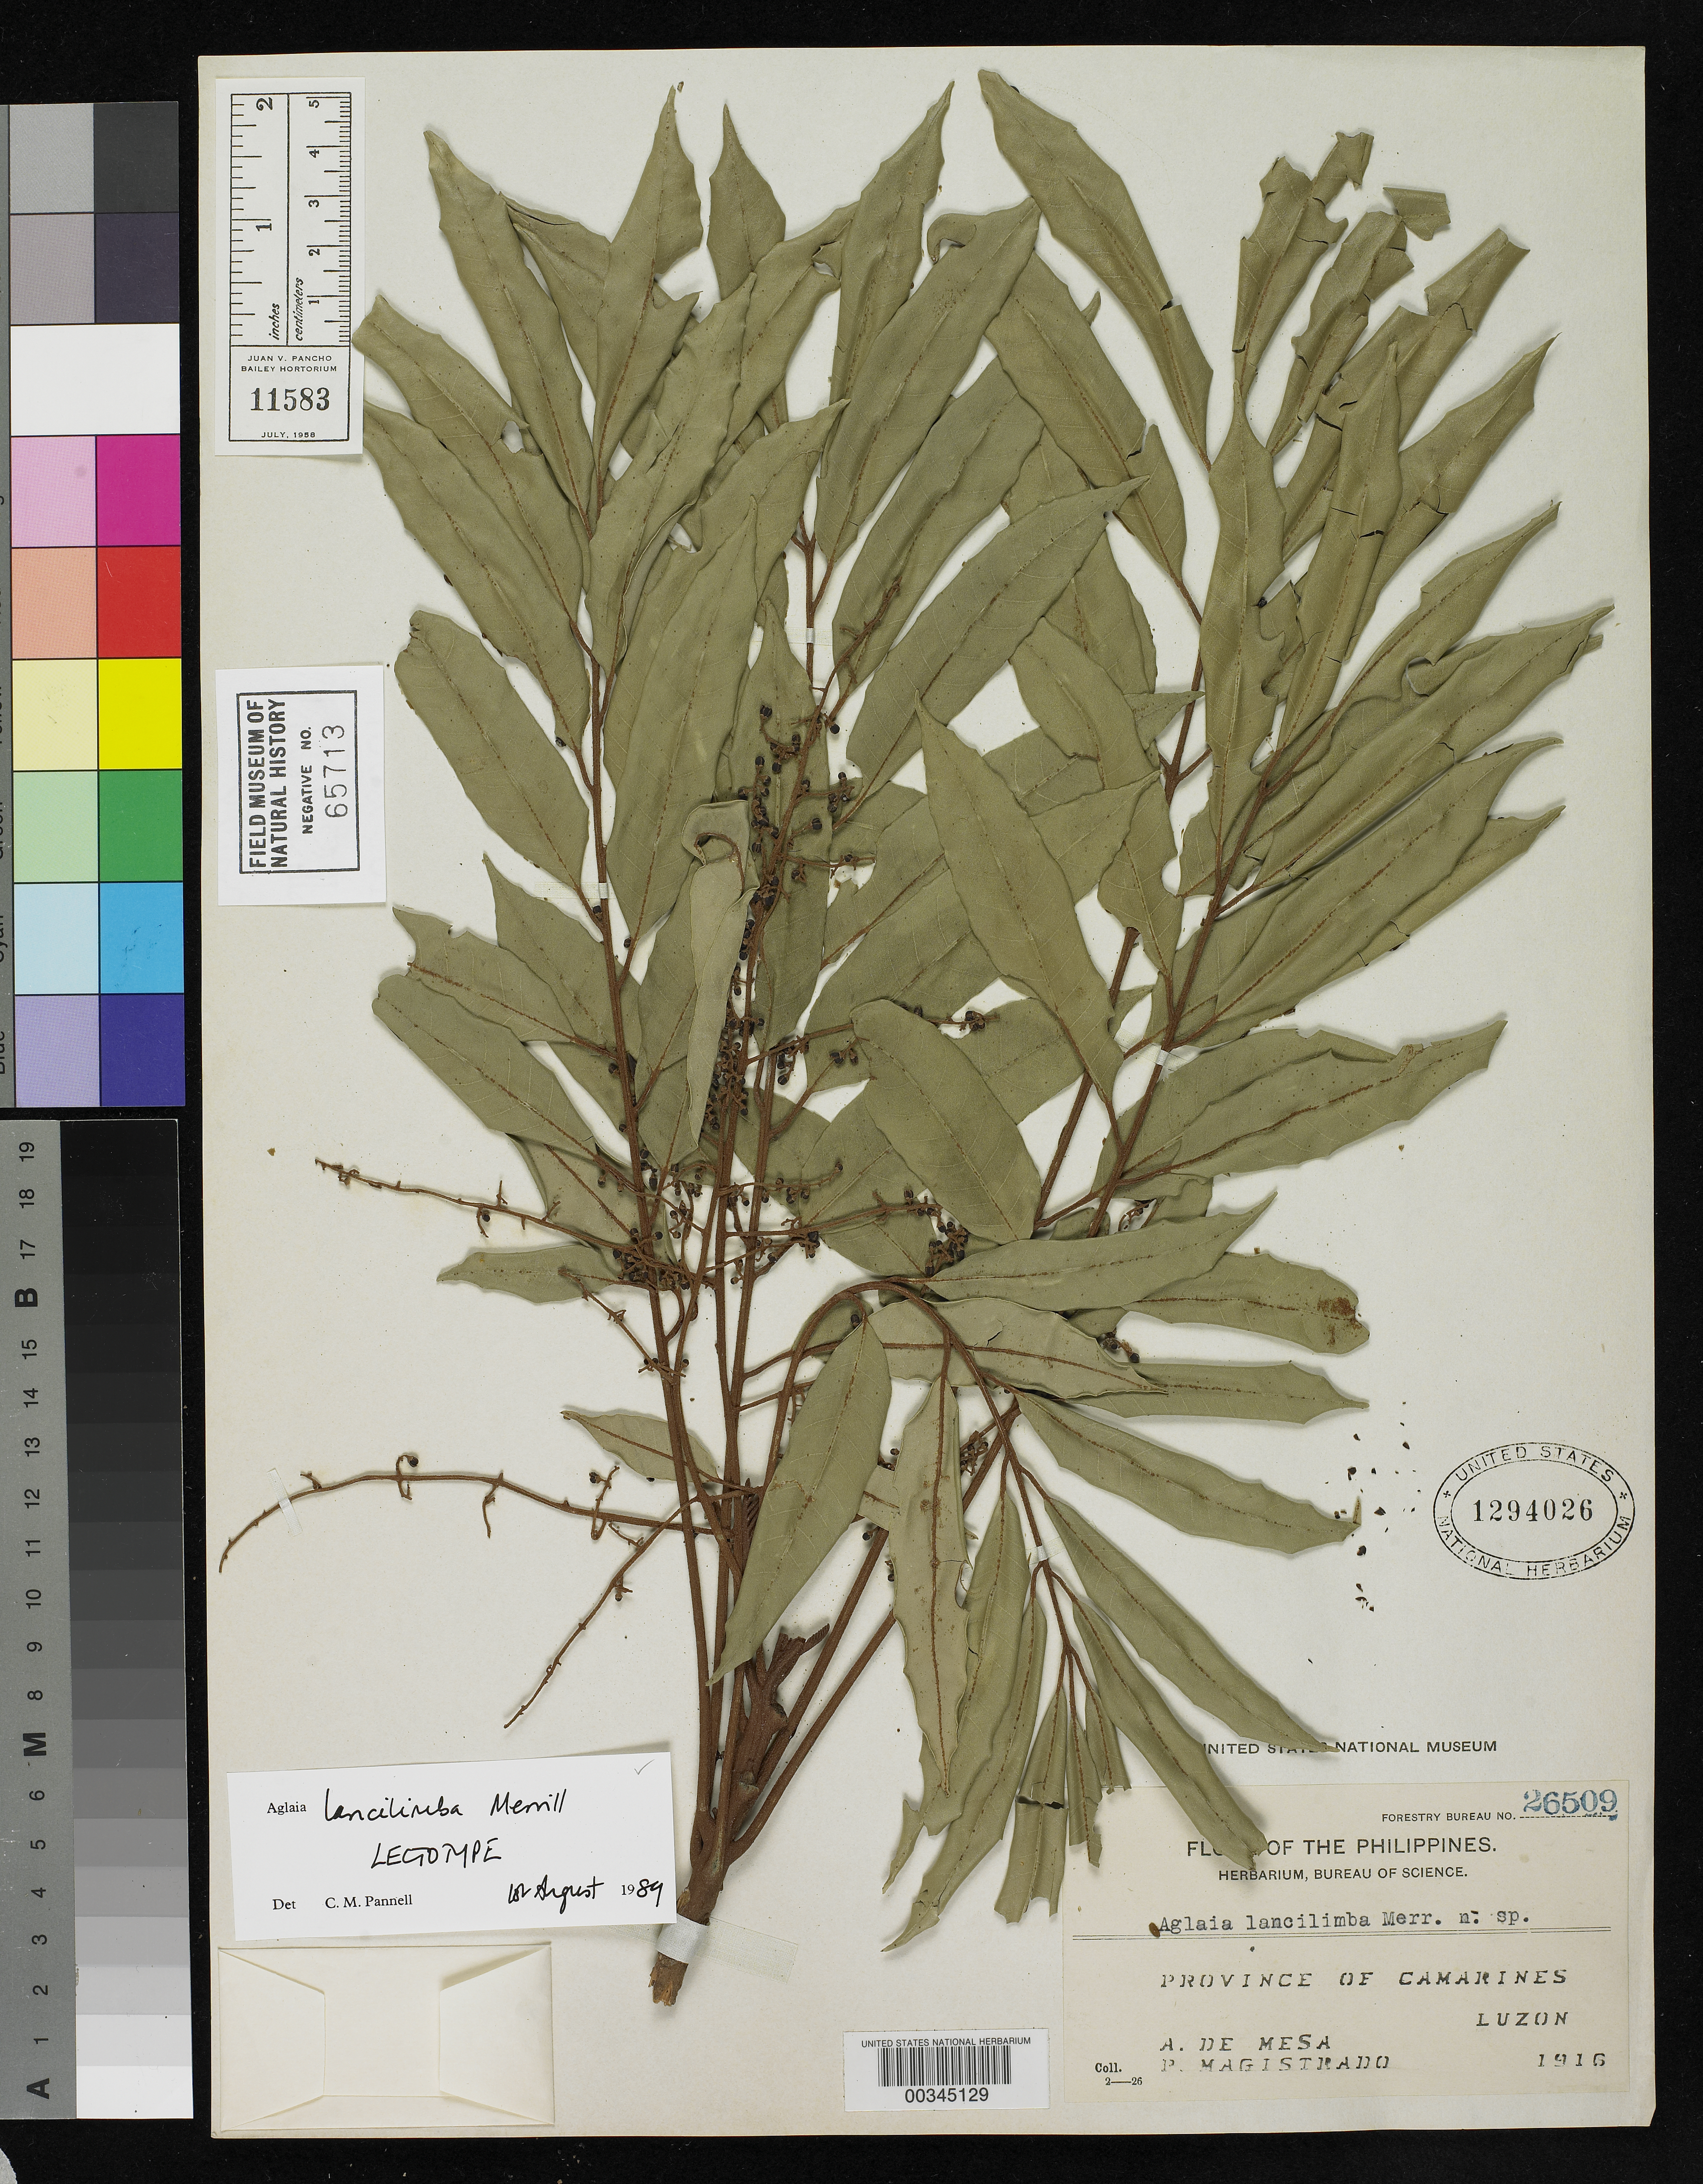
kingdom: Plantae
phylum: Tracheophyta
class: Magnoliopsida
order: Sapindales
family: Meliaceae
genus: Aglaia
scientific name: Aglaia lancilimba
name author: Merr.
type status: Lectotype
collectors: A. de Mesa & P. Magistrado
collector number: Bur. Sci. 26509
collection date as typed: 02 Aug 1916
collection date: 1916-08-02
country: Philippines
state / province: Bicol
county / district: Camarines Norte / Camarines Sur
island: Luzon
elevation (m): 20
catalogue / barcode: US 1294026